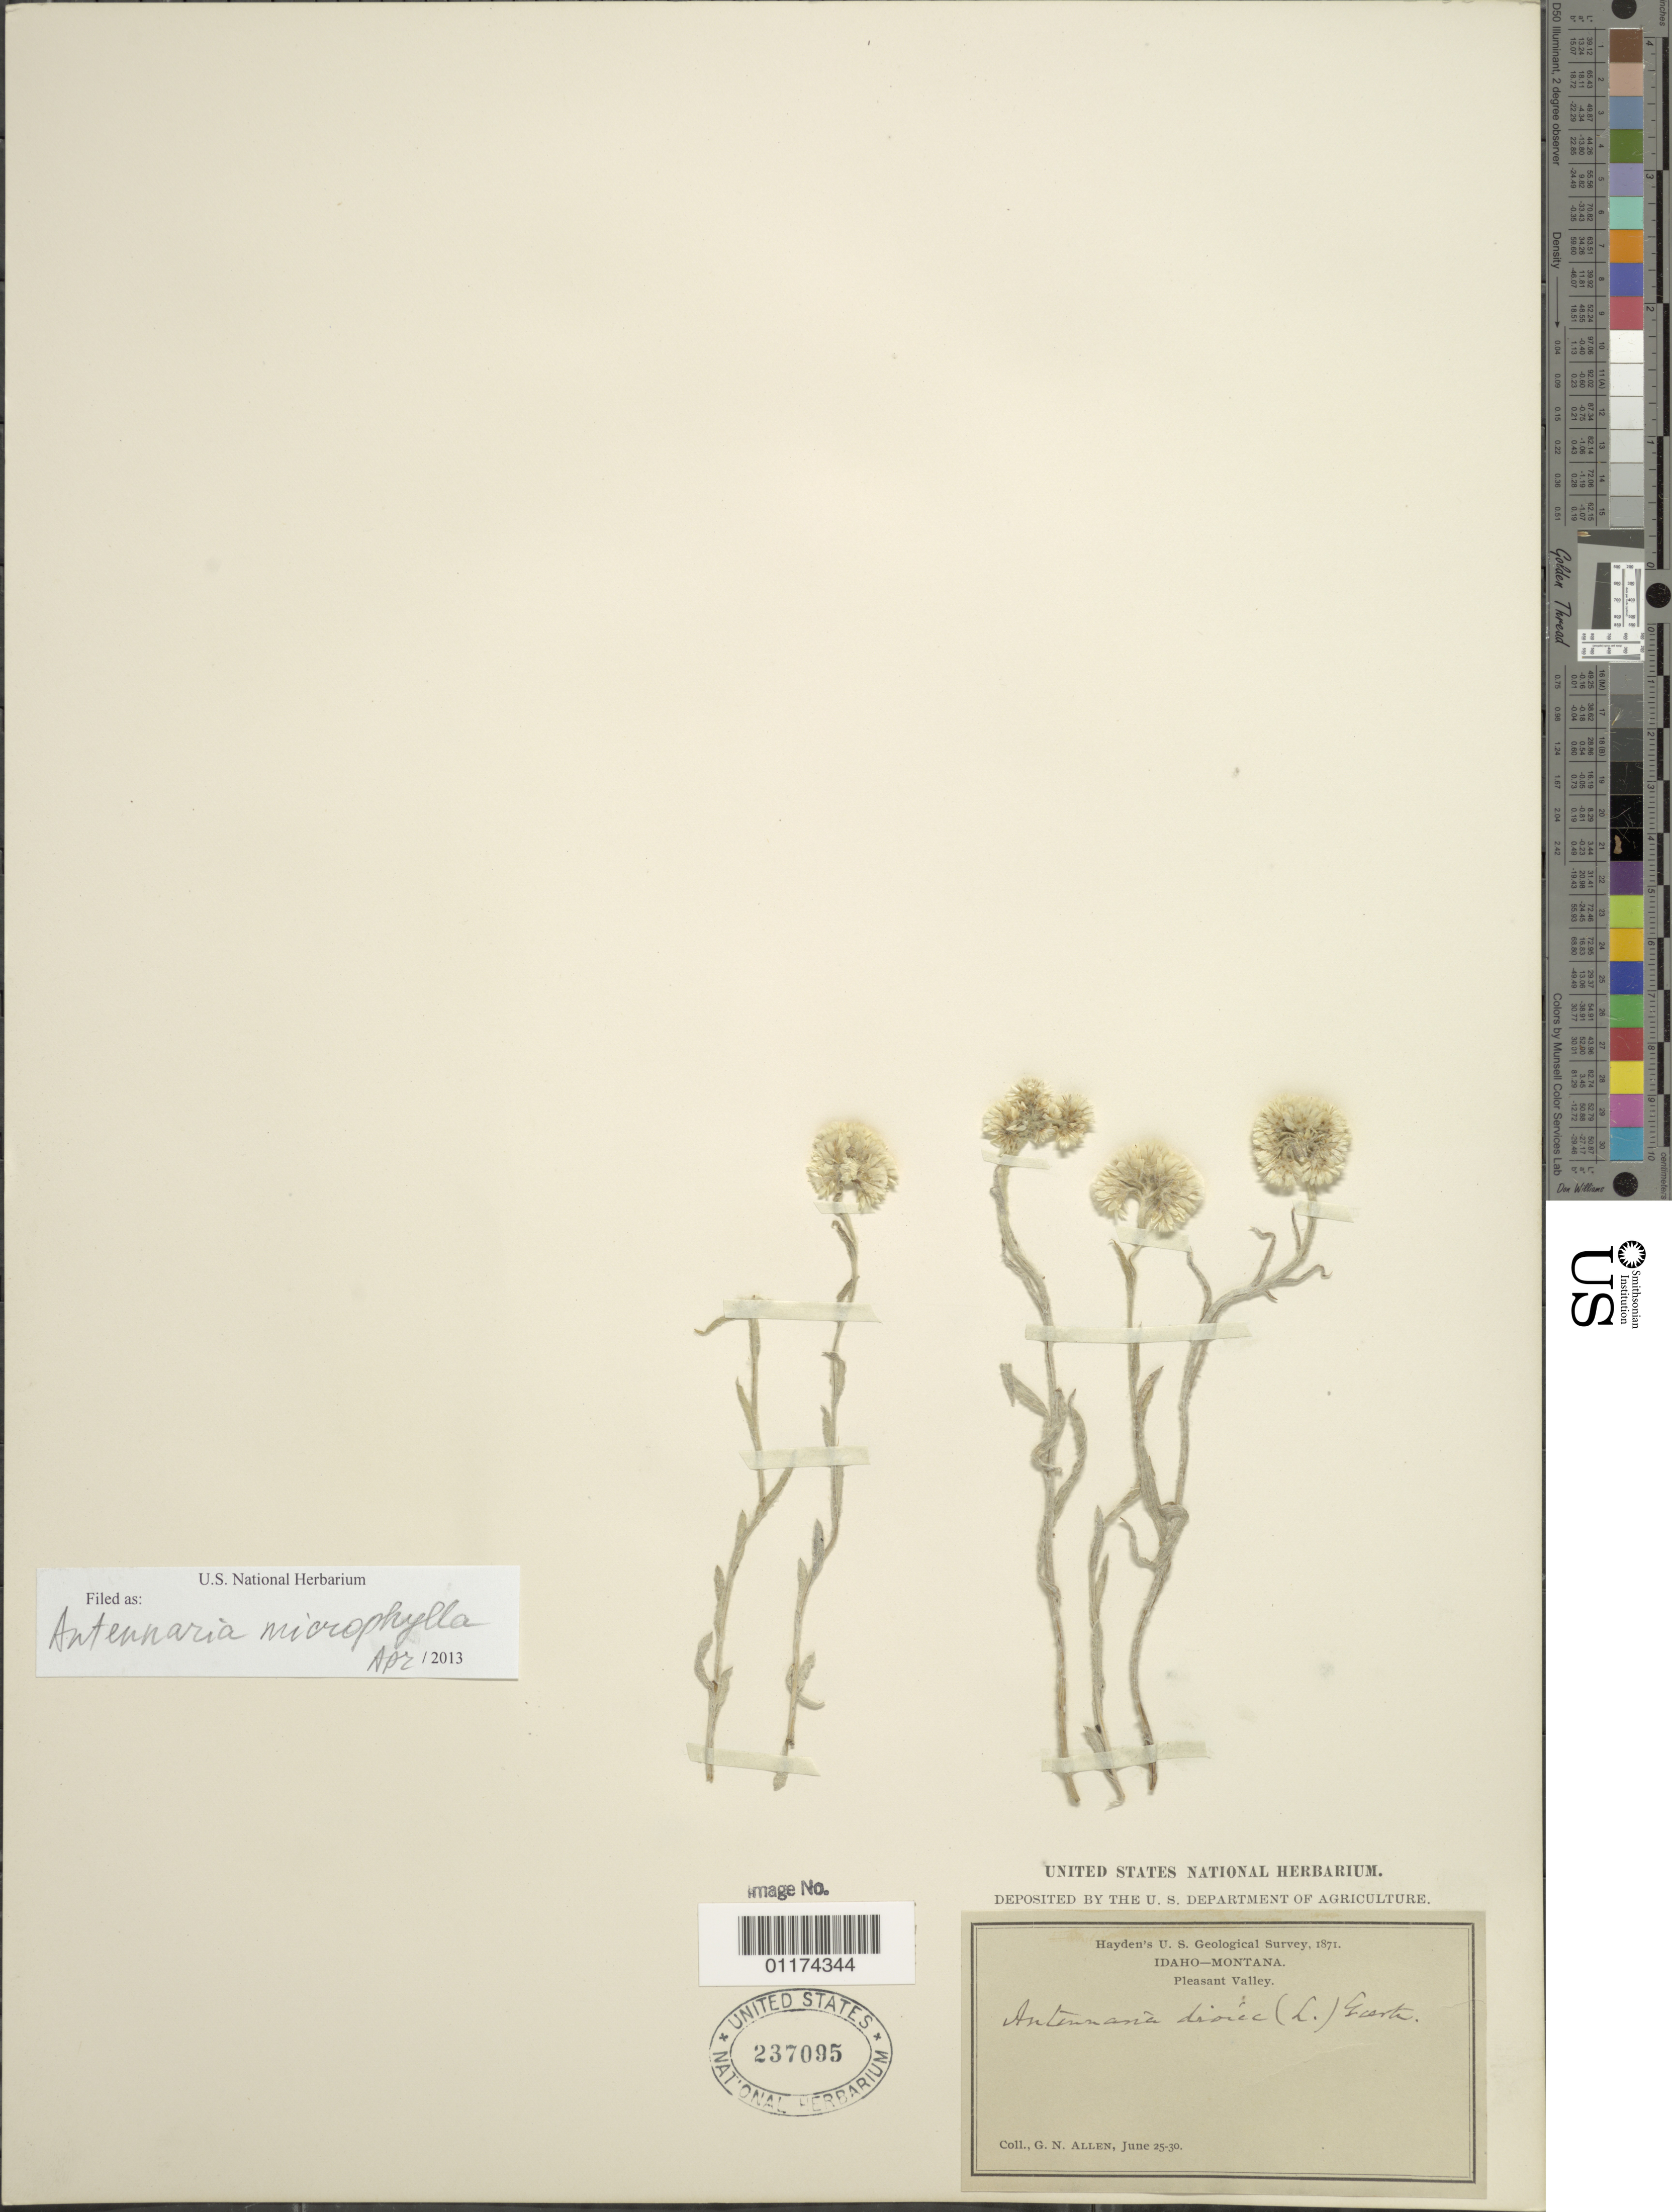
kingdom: Plantae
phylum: Tracheophyta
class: Magnoliopsida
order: Asterales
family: Asteraceae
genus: Antennaria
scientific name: Antennaria microphylla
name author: Rydb.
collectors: G. N. Allen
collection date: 1871-06-25/1871-06-30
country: United States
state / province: Idaho / Montana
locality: Pleasant Valley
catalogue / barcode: US 237095